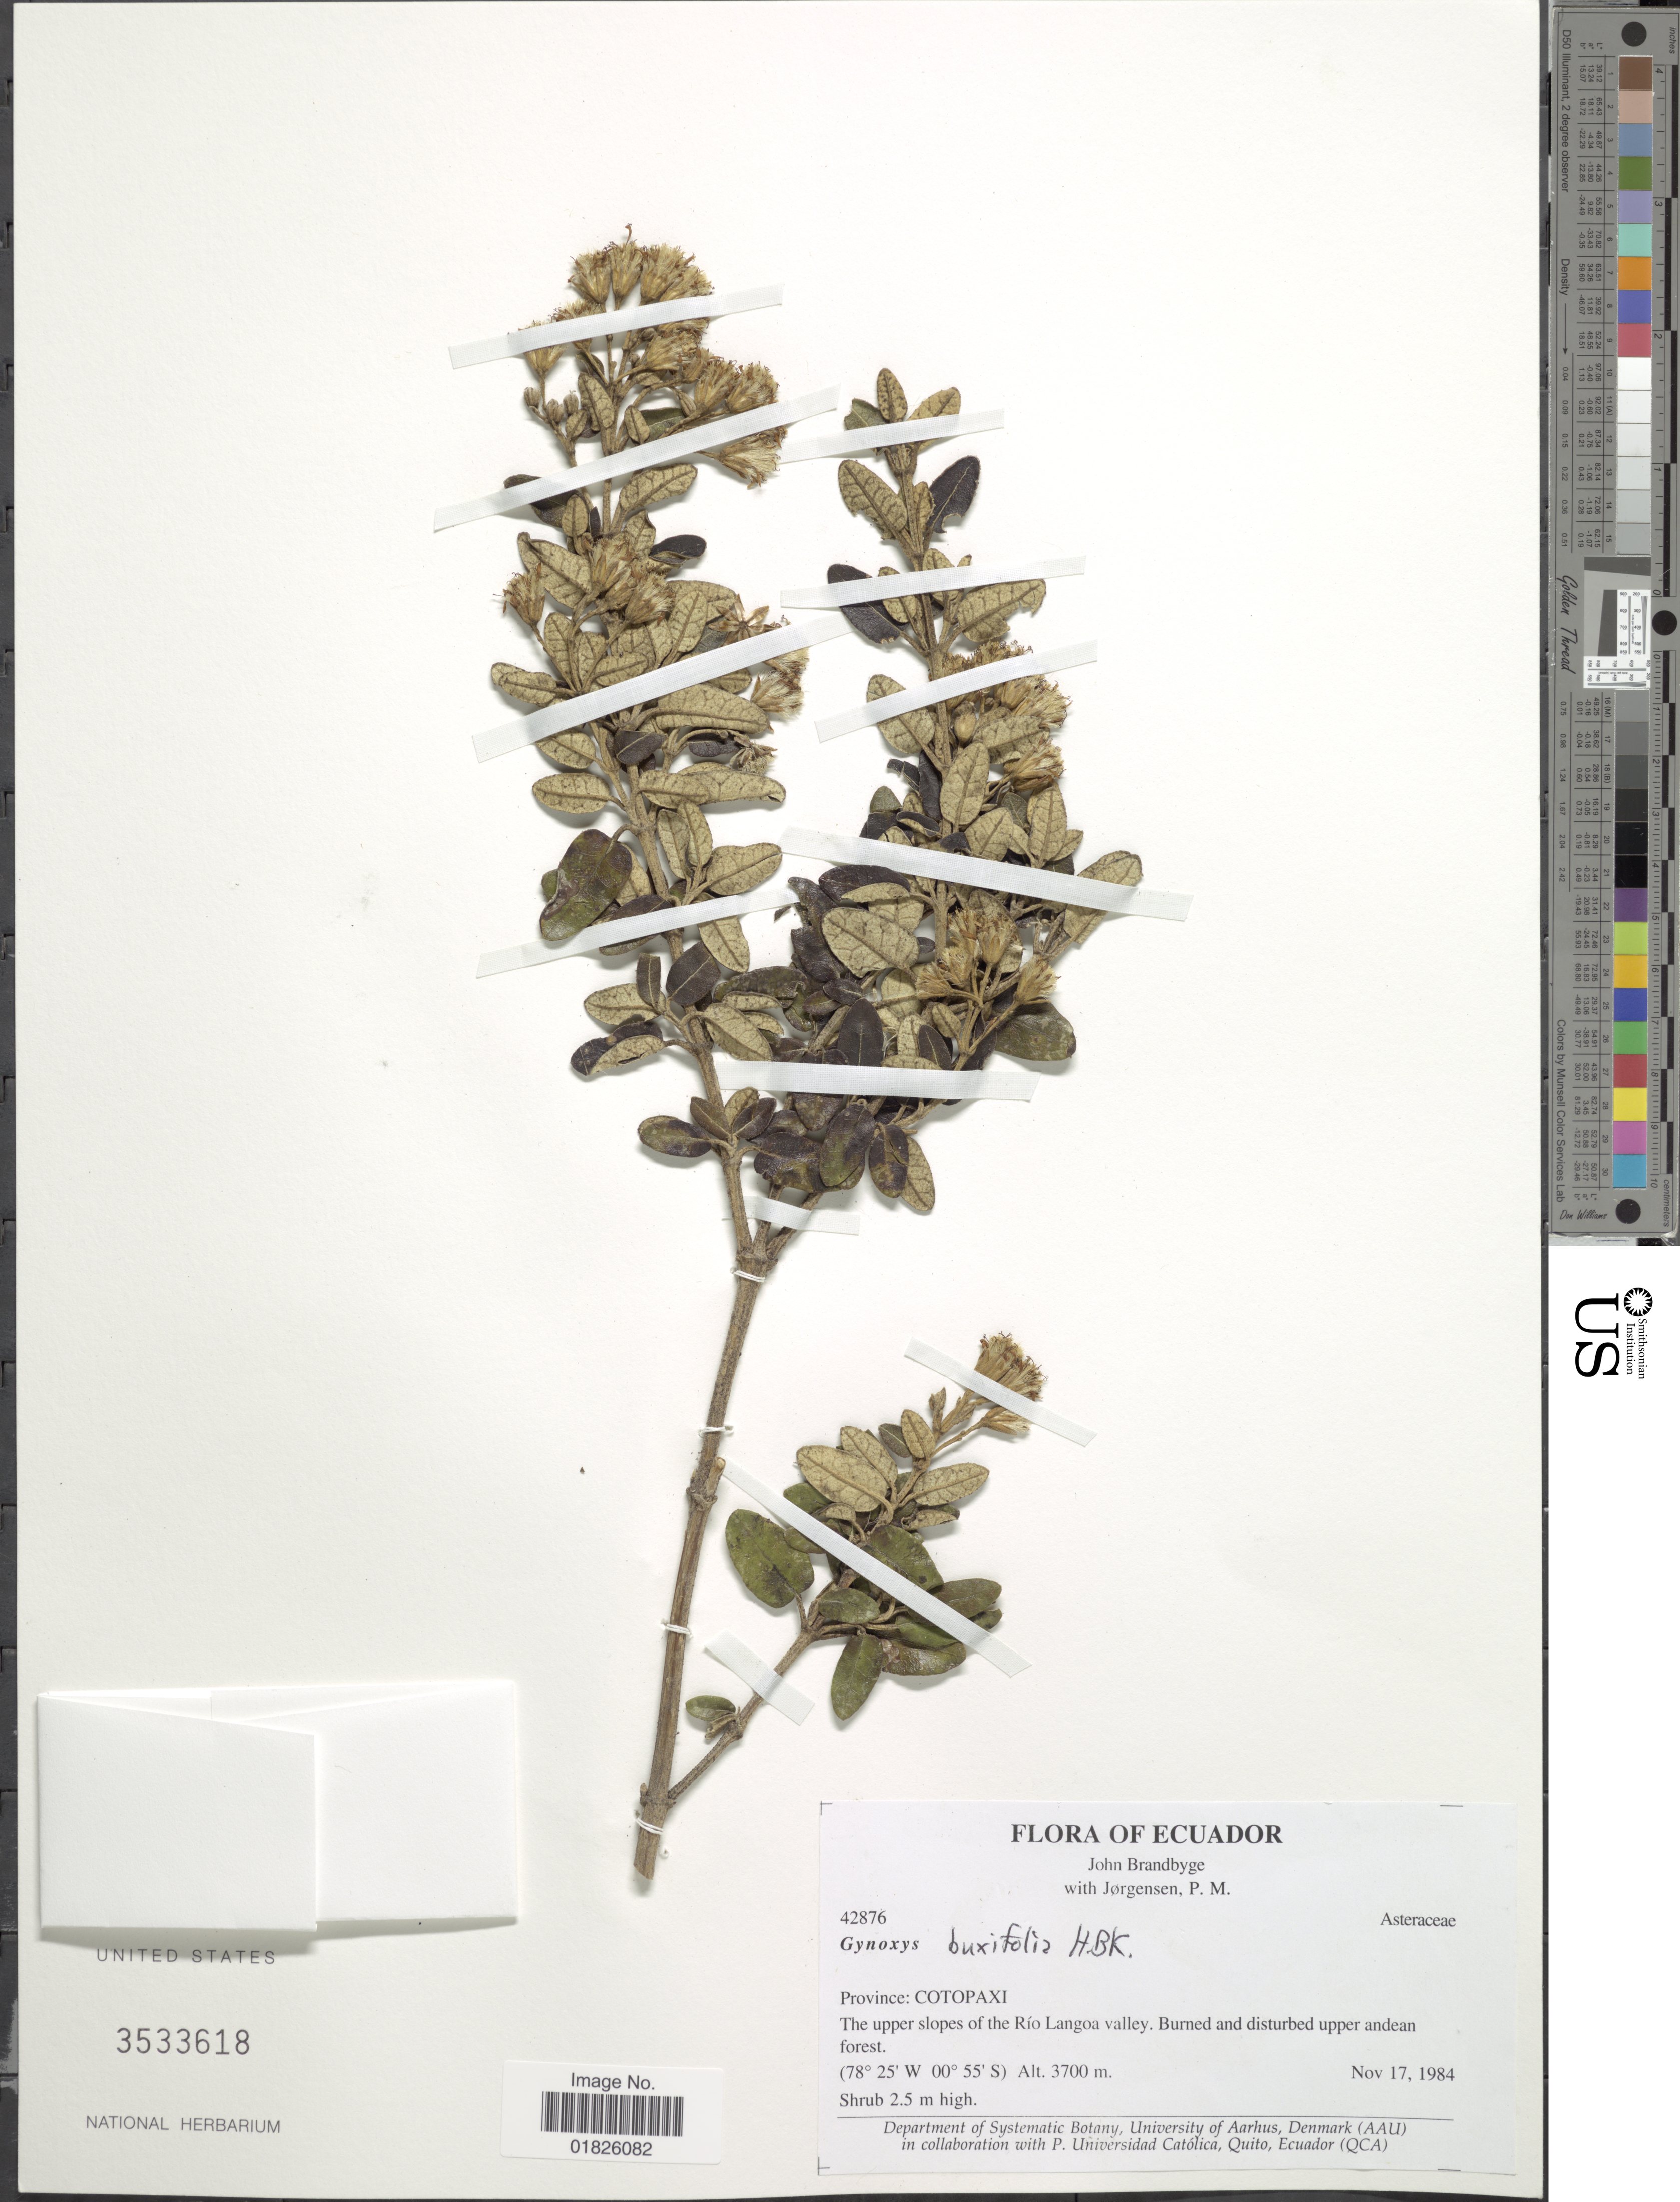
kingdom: Plantae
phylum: Tracheophyta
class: Magnoliopsida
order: Asterales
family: Asteraceae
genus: Gynoxys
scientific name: Gynoxys buxifolia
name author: (Kunth) Cass.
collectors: J. Brandbyge & P. Jørgensen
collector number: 42876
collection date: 1984-11-17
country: Ecuador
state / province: Cotopaxi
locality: The upper slopes of the Rio Langoa valley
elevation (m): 3700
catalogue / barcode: US 3533618